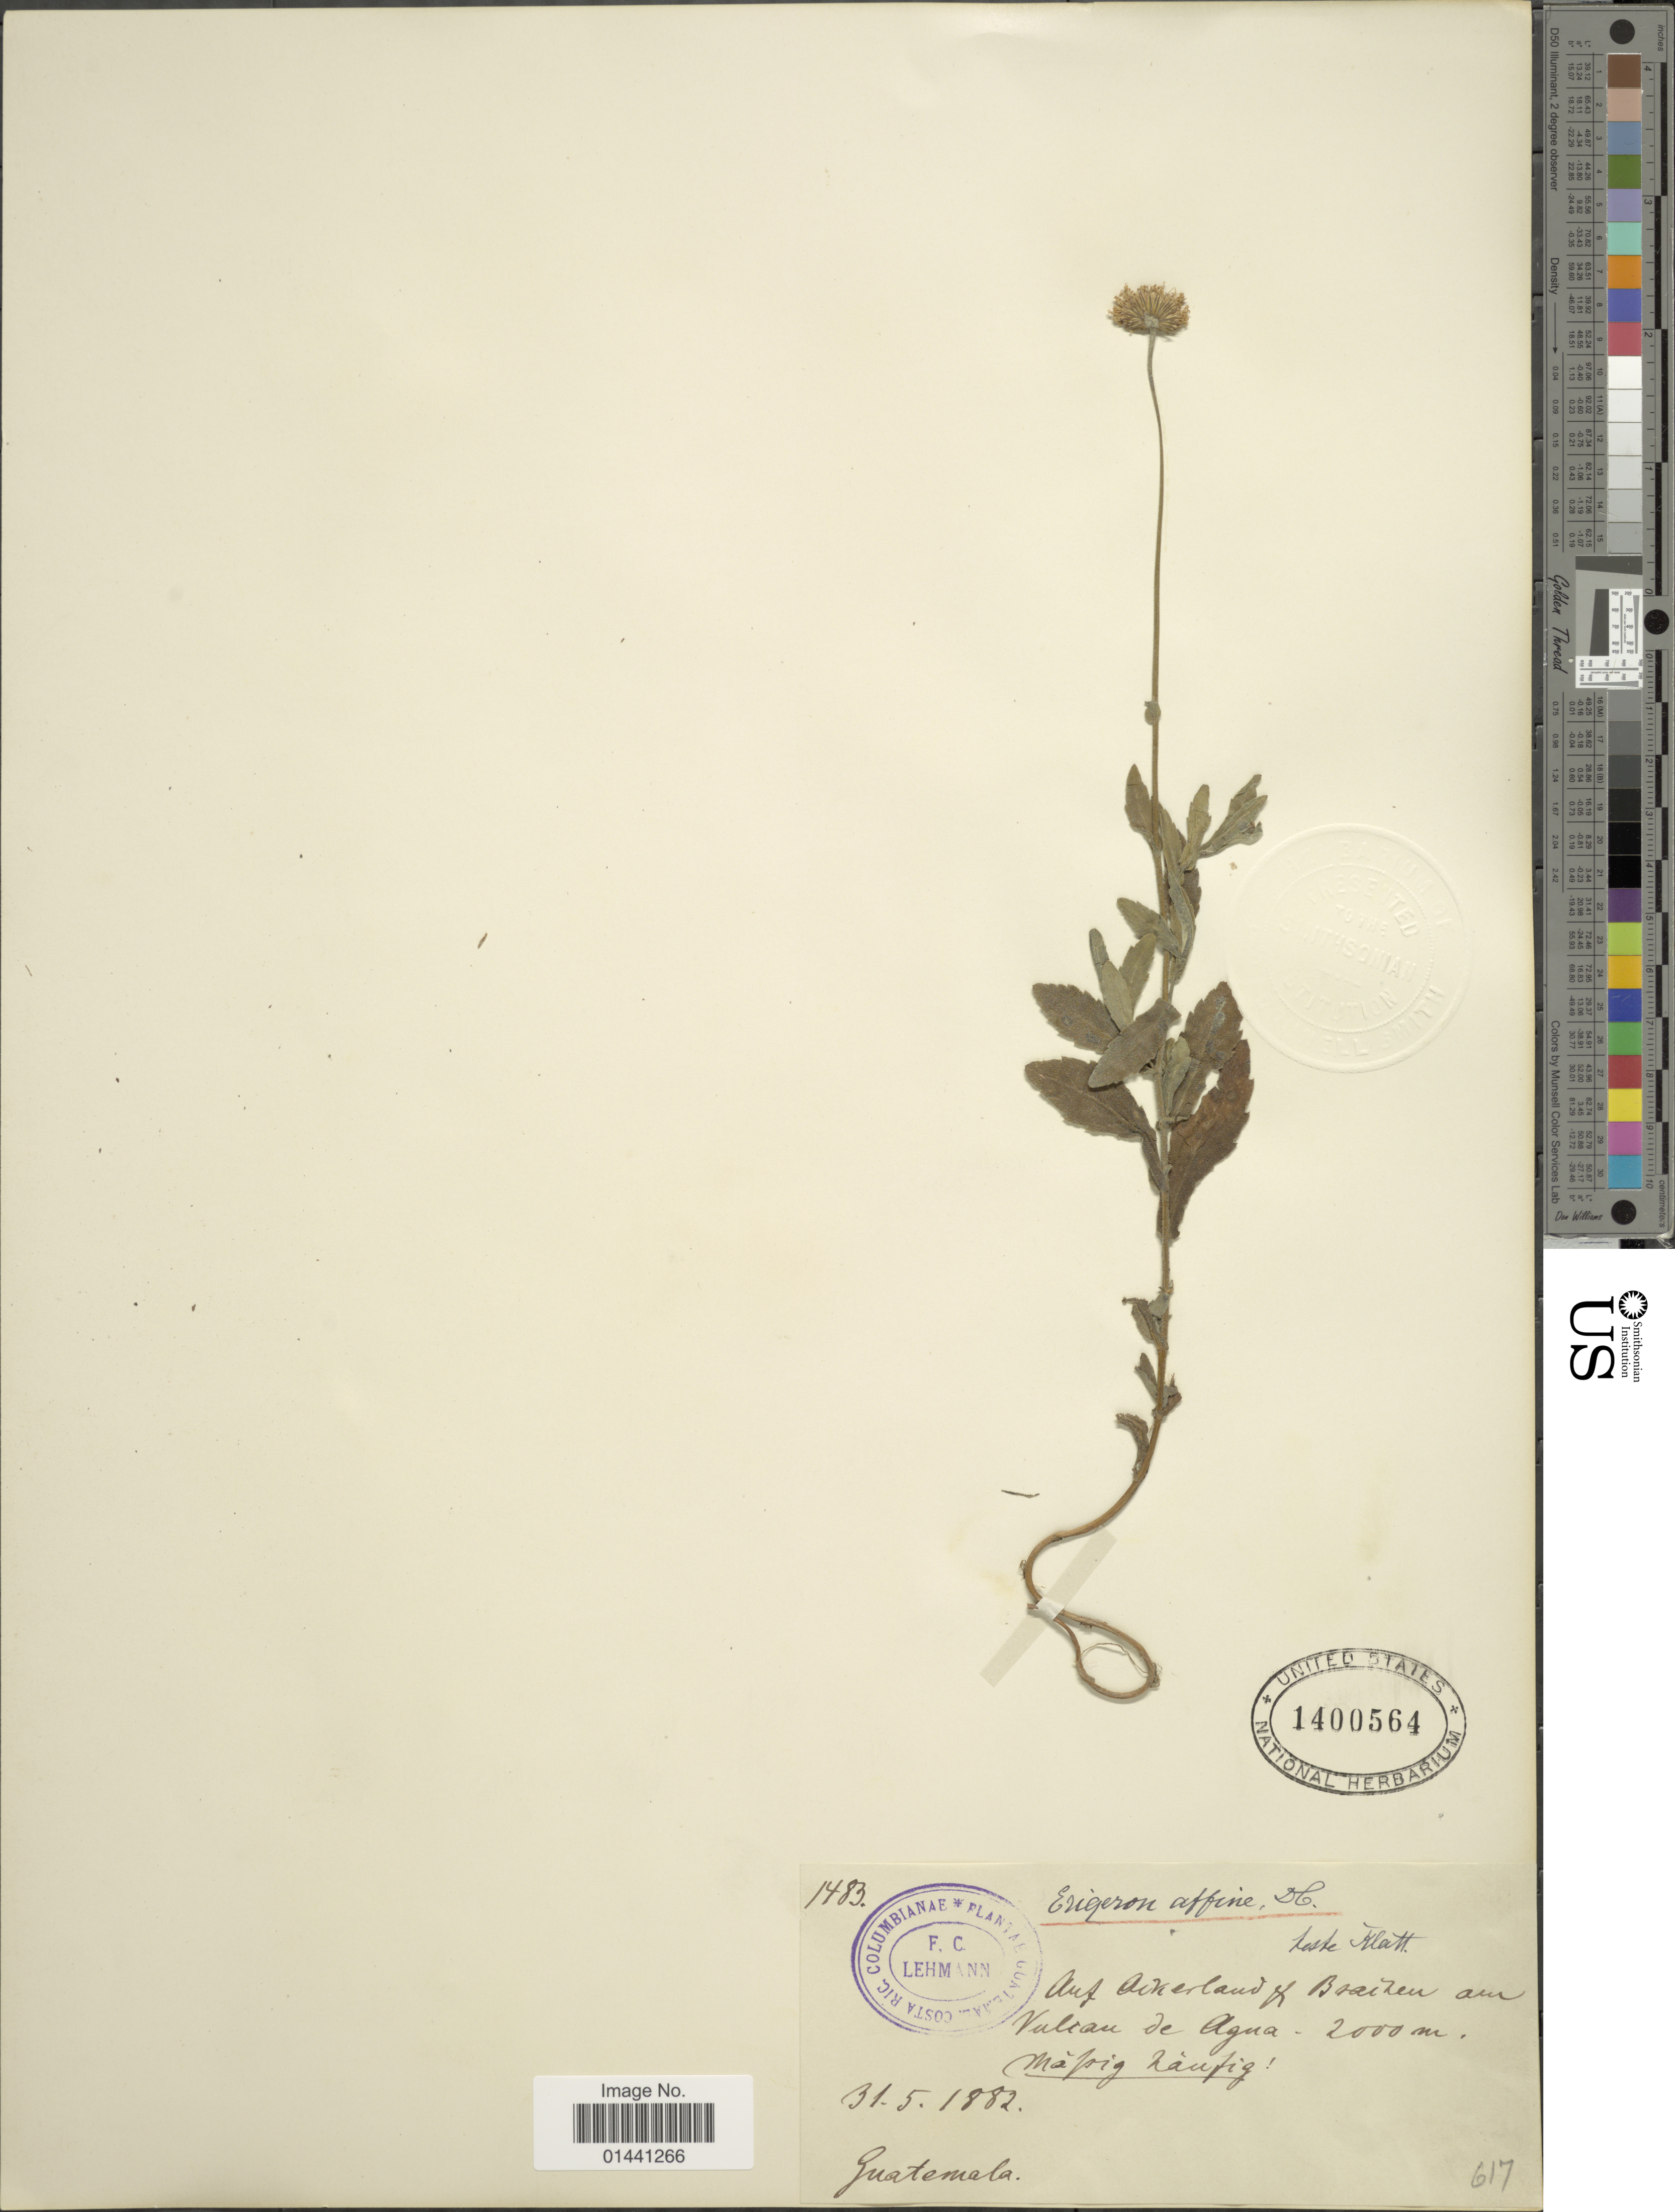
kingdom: Plantae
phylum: Tracheophyta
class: Magnoliopsida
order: Asterales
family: Asteraceae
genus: Erigeron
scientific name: Erigeron affinis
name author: V.M. Badillo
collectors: F. C. Lehmann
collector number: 1483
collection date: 1882-05-31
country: Guatemala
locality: auf Ackerland und Brachen am volcan de agua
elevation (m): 2000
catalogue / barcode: US 1400564